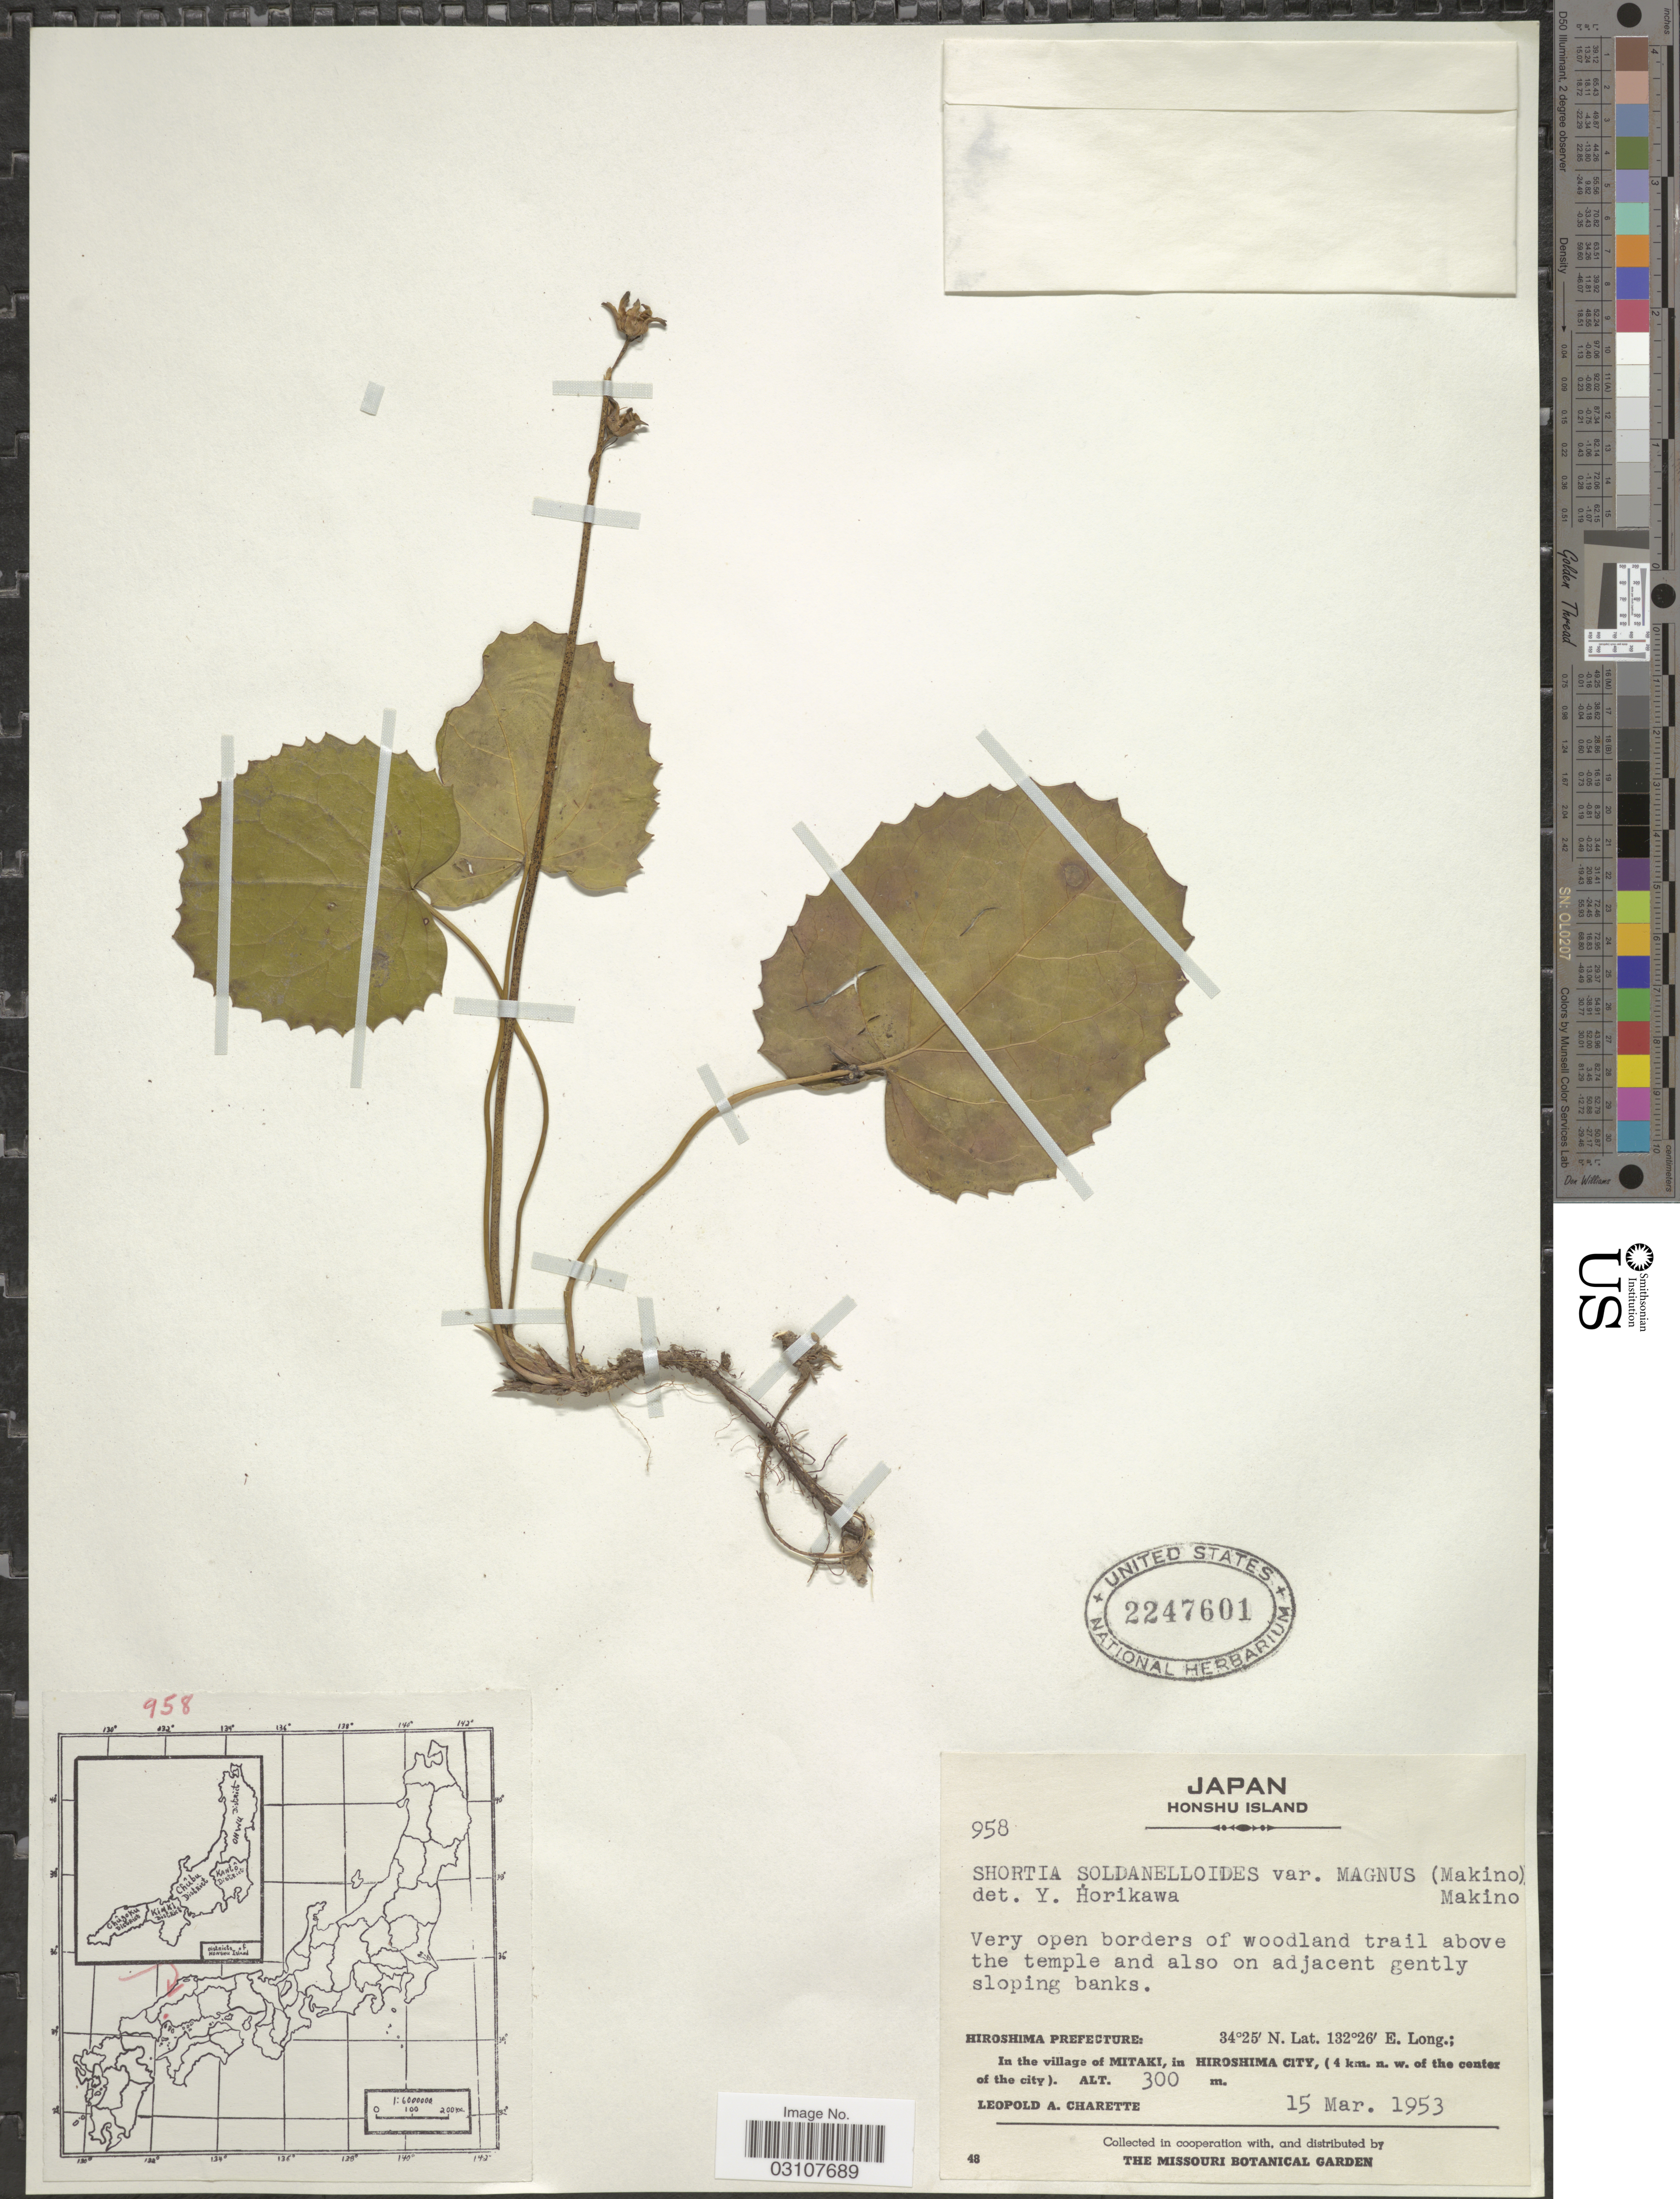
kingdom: Plantae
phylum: Tracheophyta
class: Magnoliopsida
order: Ericales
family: Diapensiaceae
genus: Shortia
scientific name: Shortia soldanelloides var. magna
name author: Makino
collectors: L. A. Charette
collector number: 958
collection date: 1953-03-15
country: Japan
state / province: Hirosima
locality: Honshu Island. Hiroshima Prefecture. In the village of Mitaki, in Hiroshima City, (4 km. n.w. of the center of the city).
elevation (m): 300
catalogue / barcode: US 2247601